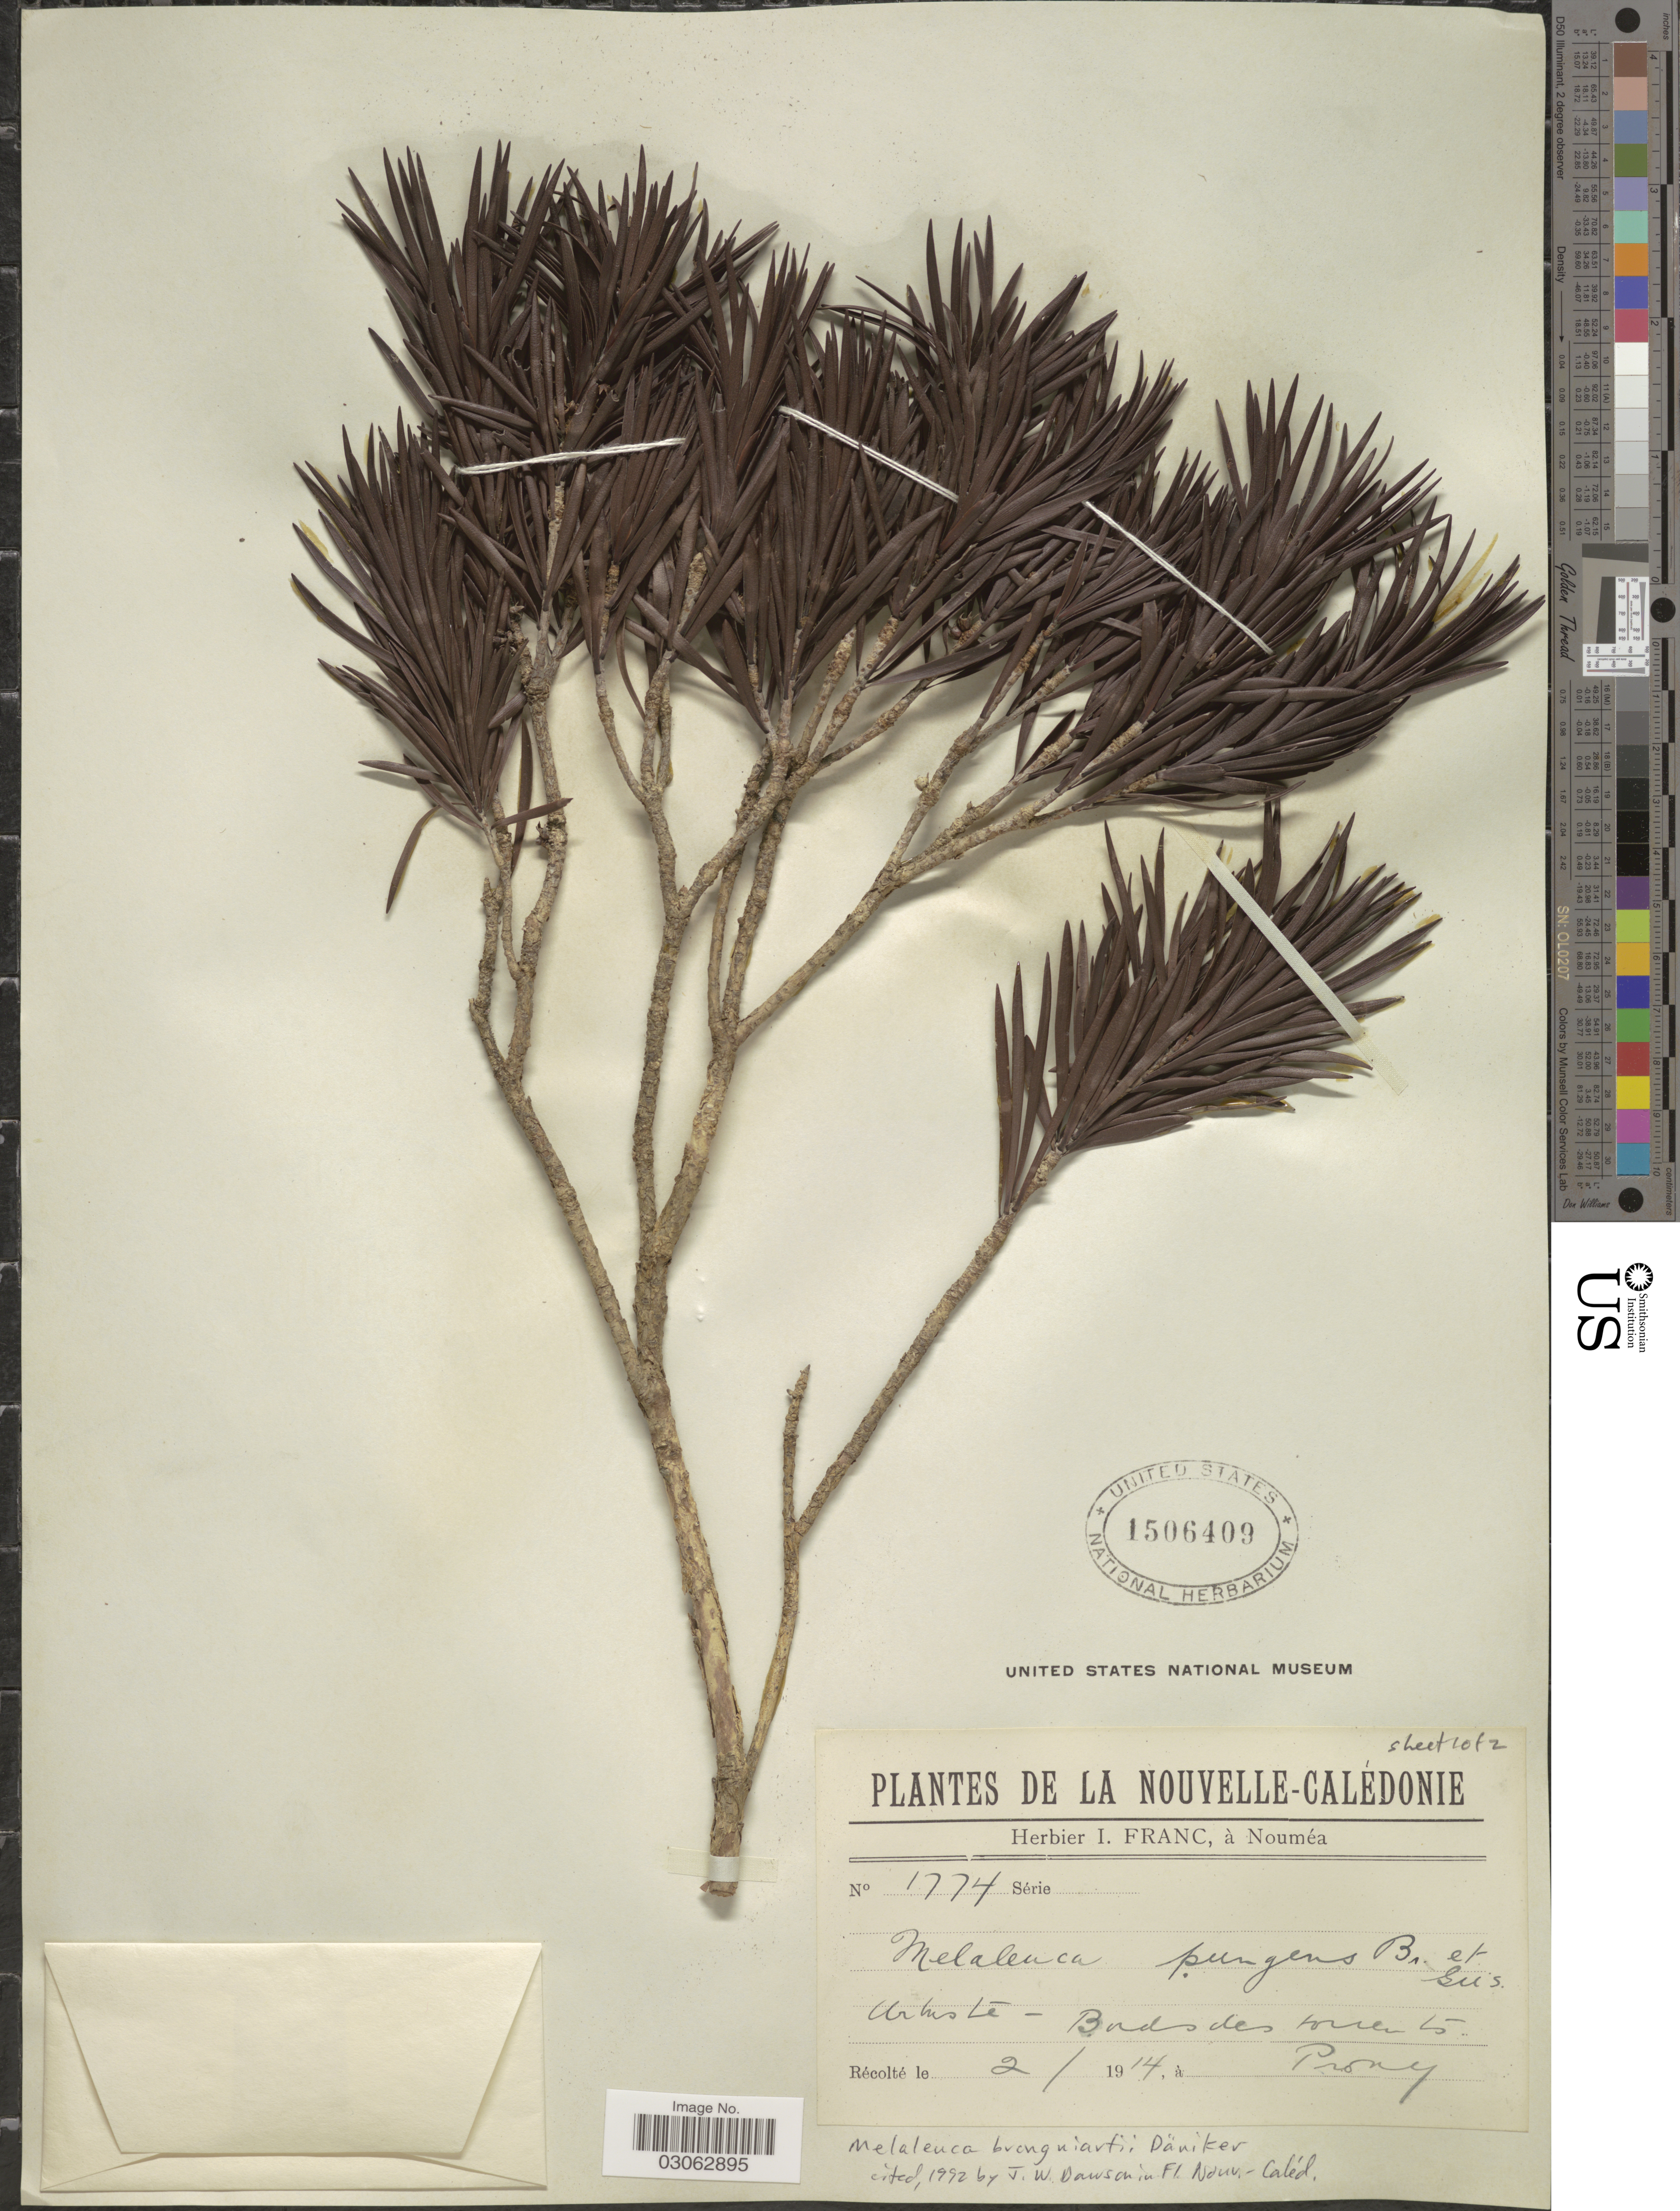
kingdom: Plantae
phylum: Tracheophyta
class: Magnoliopsida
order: Myrtales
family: Myrtaceae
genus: Melaleuca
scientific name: Melaleuca brongniartii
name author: F. Muell.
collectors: ex herb. I. Franc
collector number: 1774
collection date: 1914-02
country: New Caledonia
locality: Bords des [illegible text], à Prony.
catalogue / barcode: US 1506409